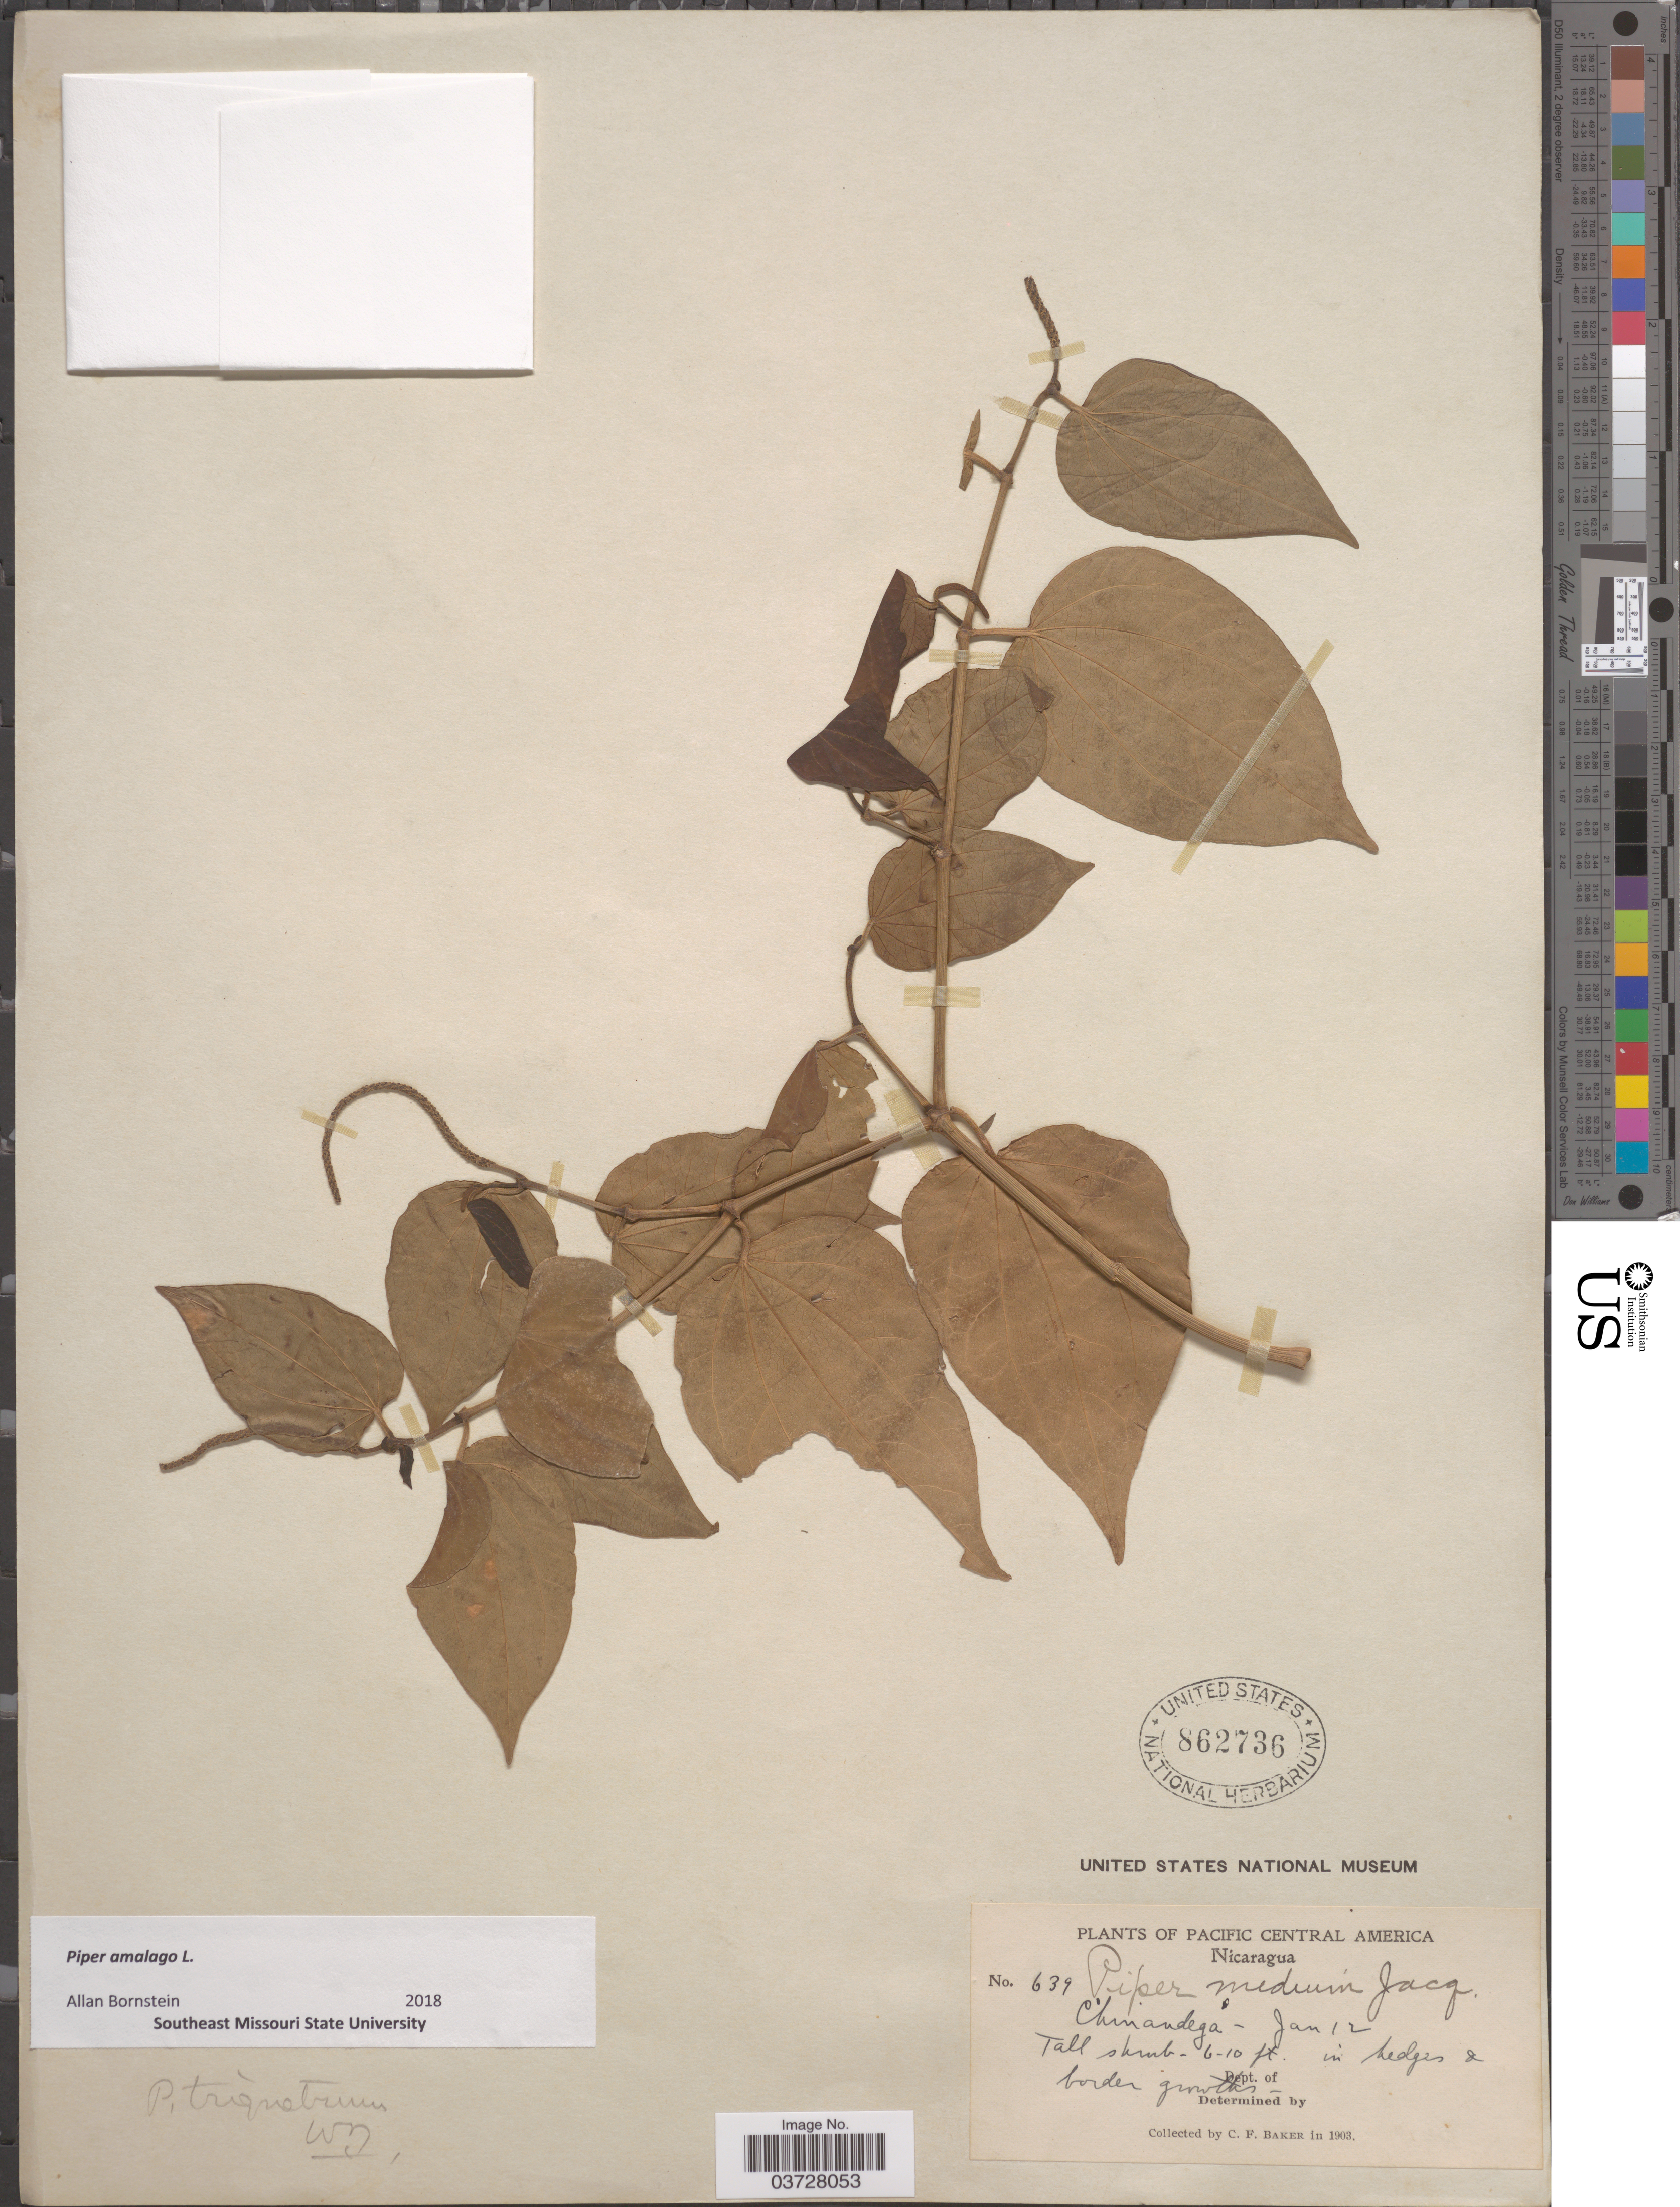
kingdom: Plantae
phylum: Tracheophyta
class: Magnoliopsida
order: Piperales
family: Piperaceae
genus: Piper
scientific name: Piper amalago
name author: L.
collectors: C. F. Baker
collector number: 639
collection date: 1903-01-12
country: Nicaragua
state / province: Chinandega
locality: Pacific Central America.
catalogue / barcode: US 862736